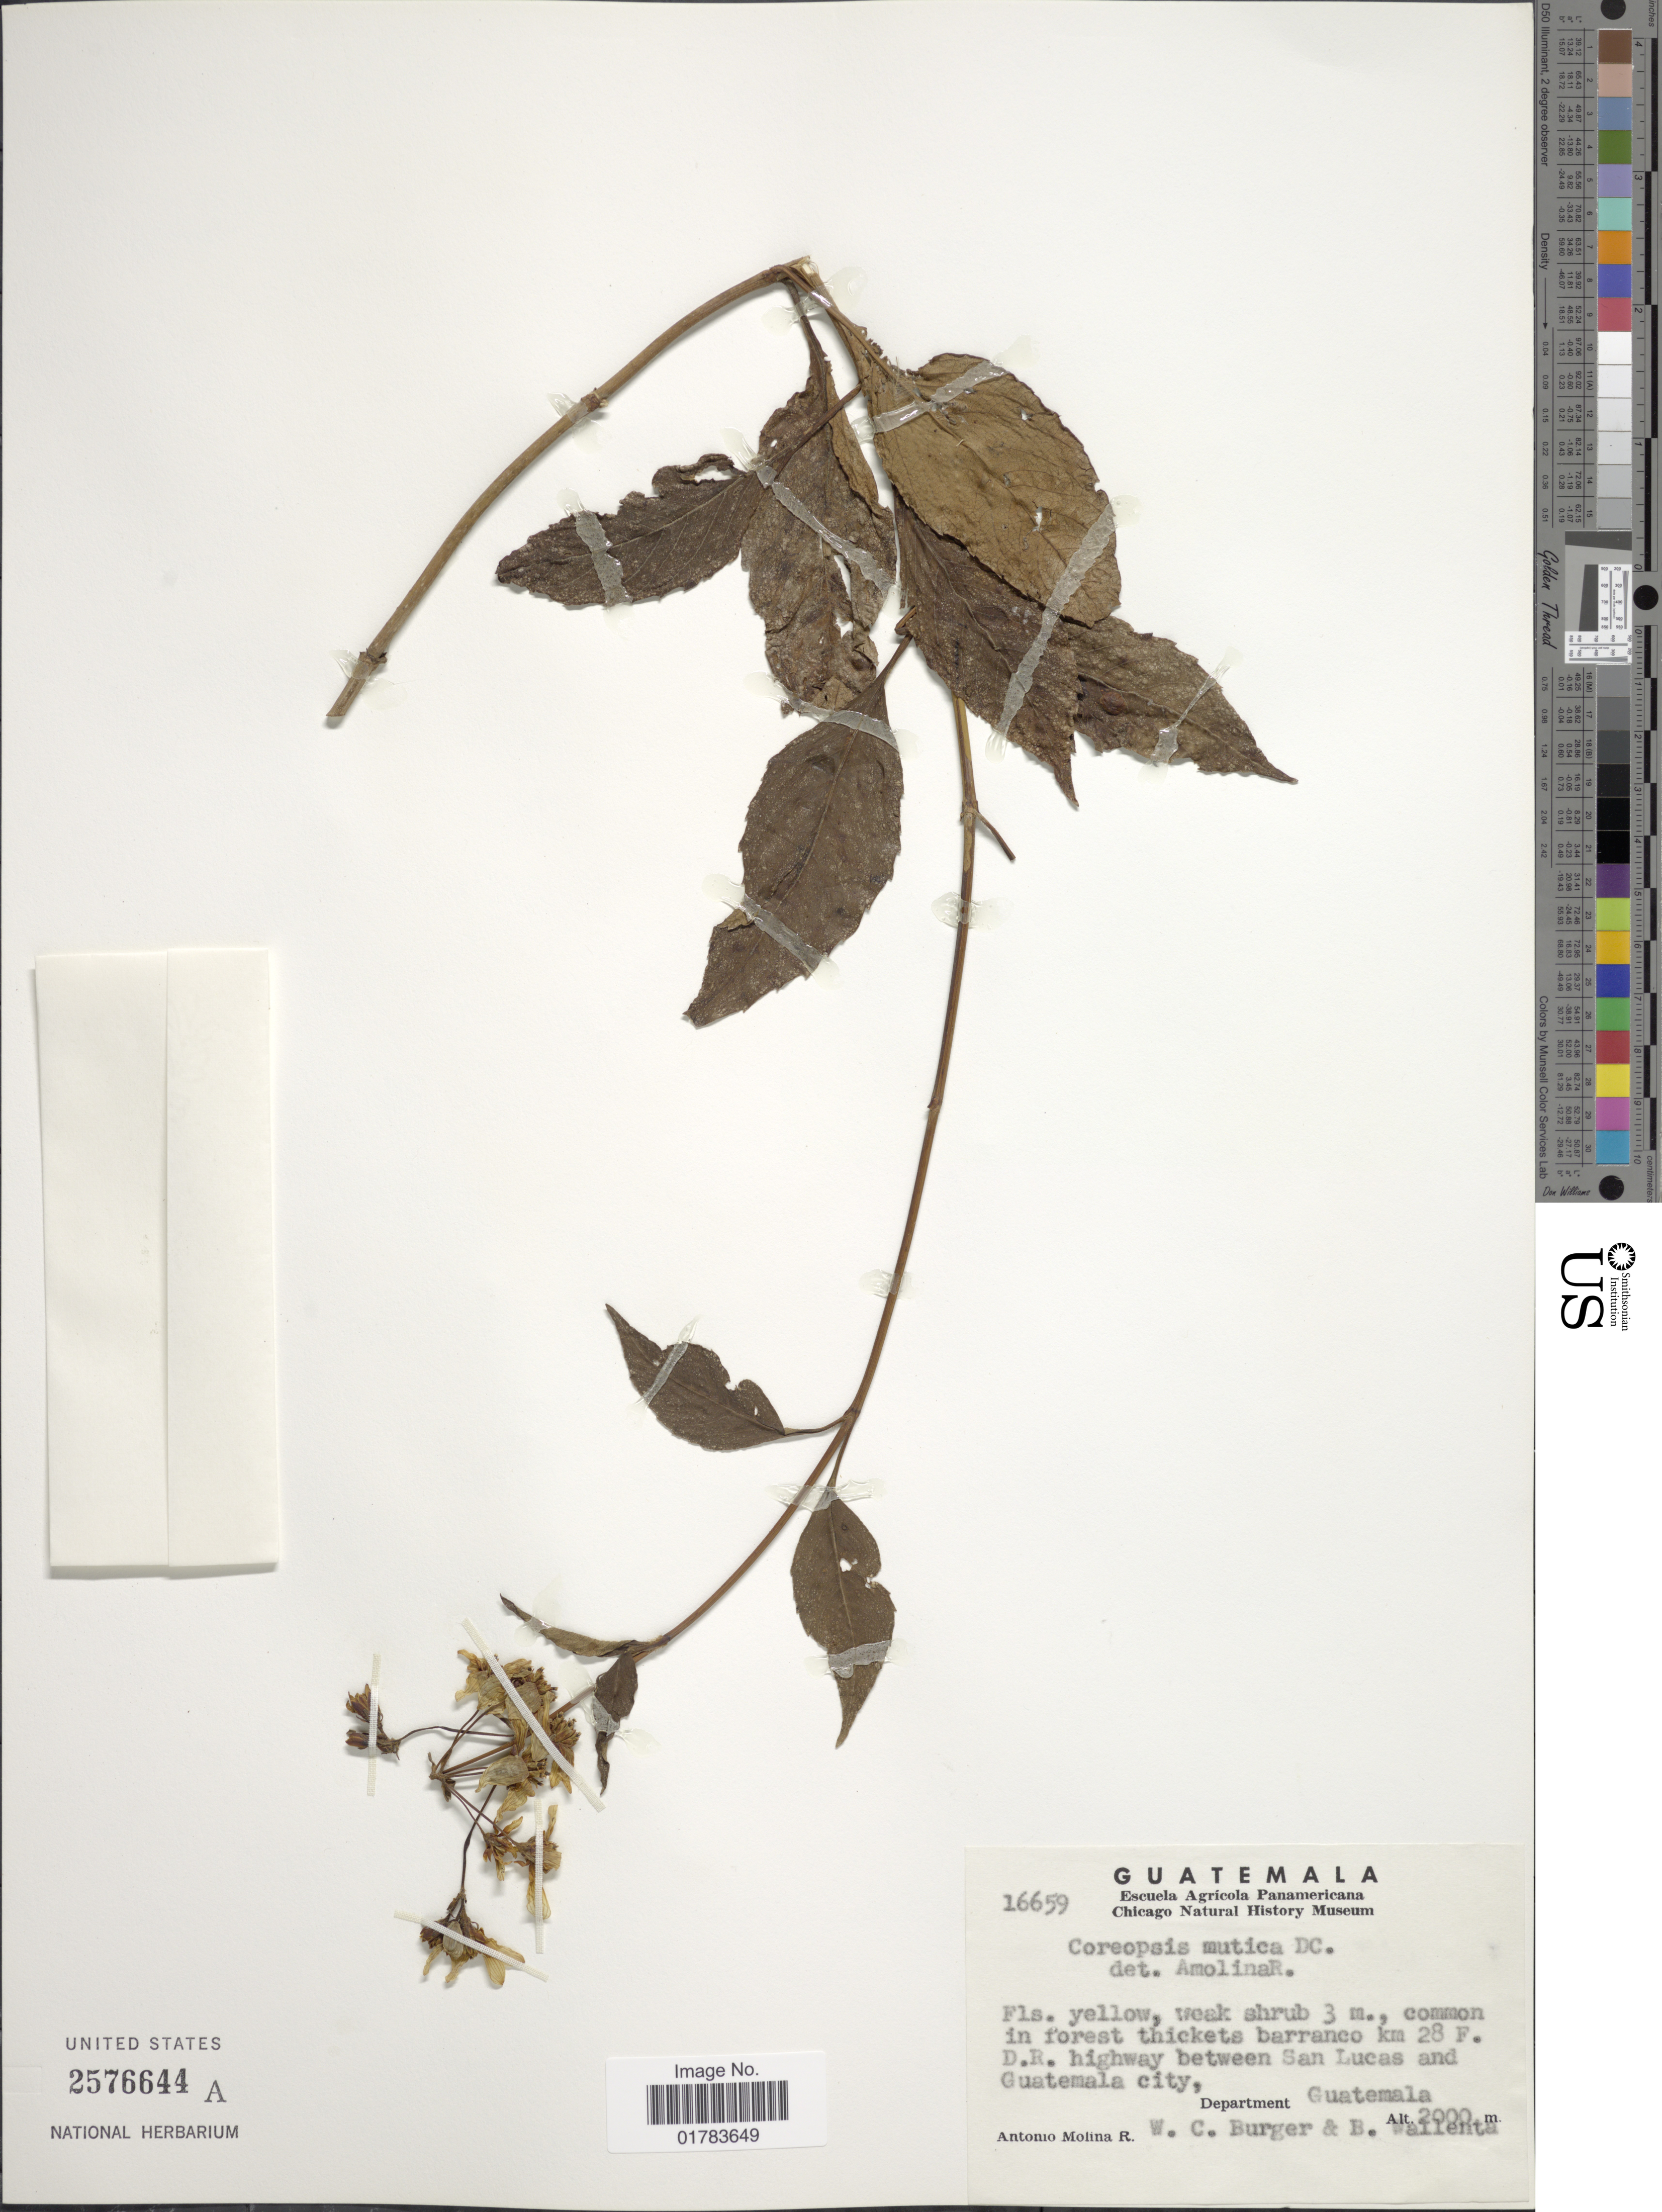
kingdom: Plantae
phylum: Tracheophyta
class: Magnoliopsida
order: Asterales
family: Asteraceae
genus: Coreopsis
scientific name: Coreopsis mutica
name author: DC.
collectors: A. Molina R., W. Burger & B. Wallenta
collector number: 16659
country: Guatemala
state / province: Guatemala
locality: Common in forest thickets barranco km 28 F. D.R. highway between San Lucas and Guatemala City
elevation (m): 2000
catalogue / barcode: US 2576644A